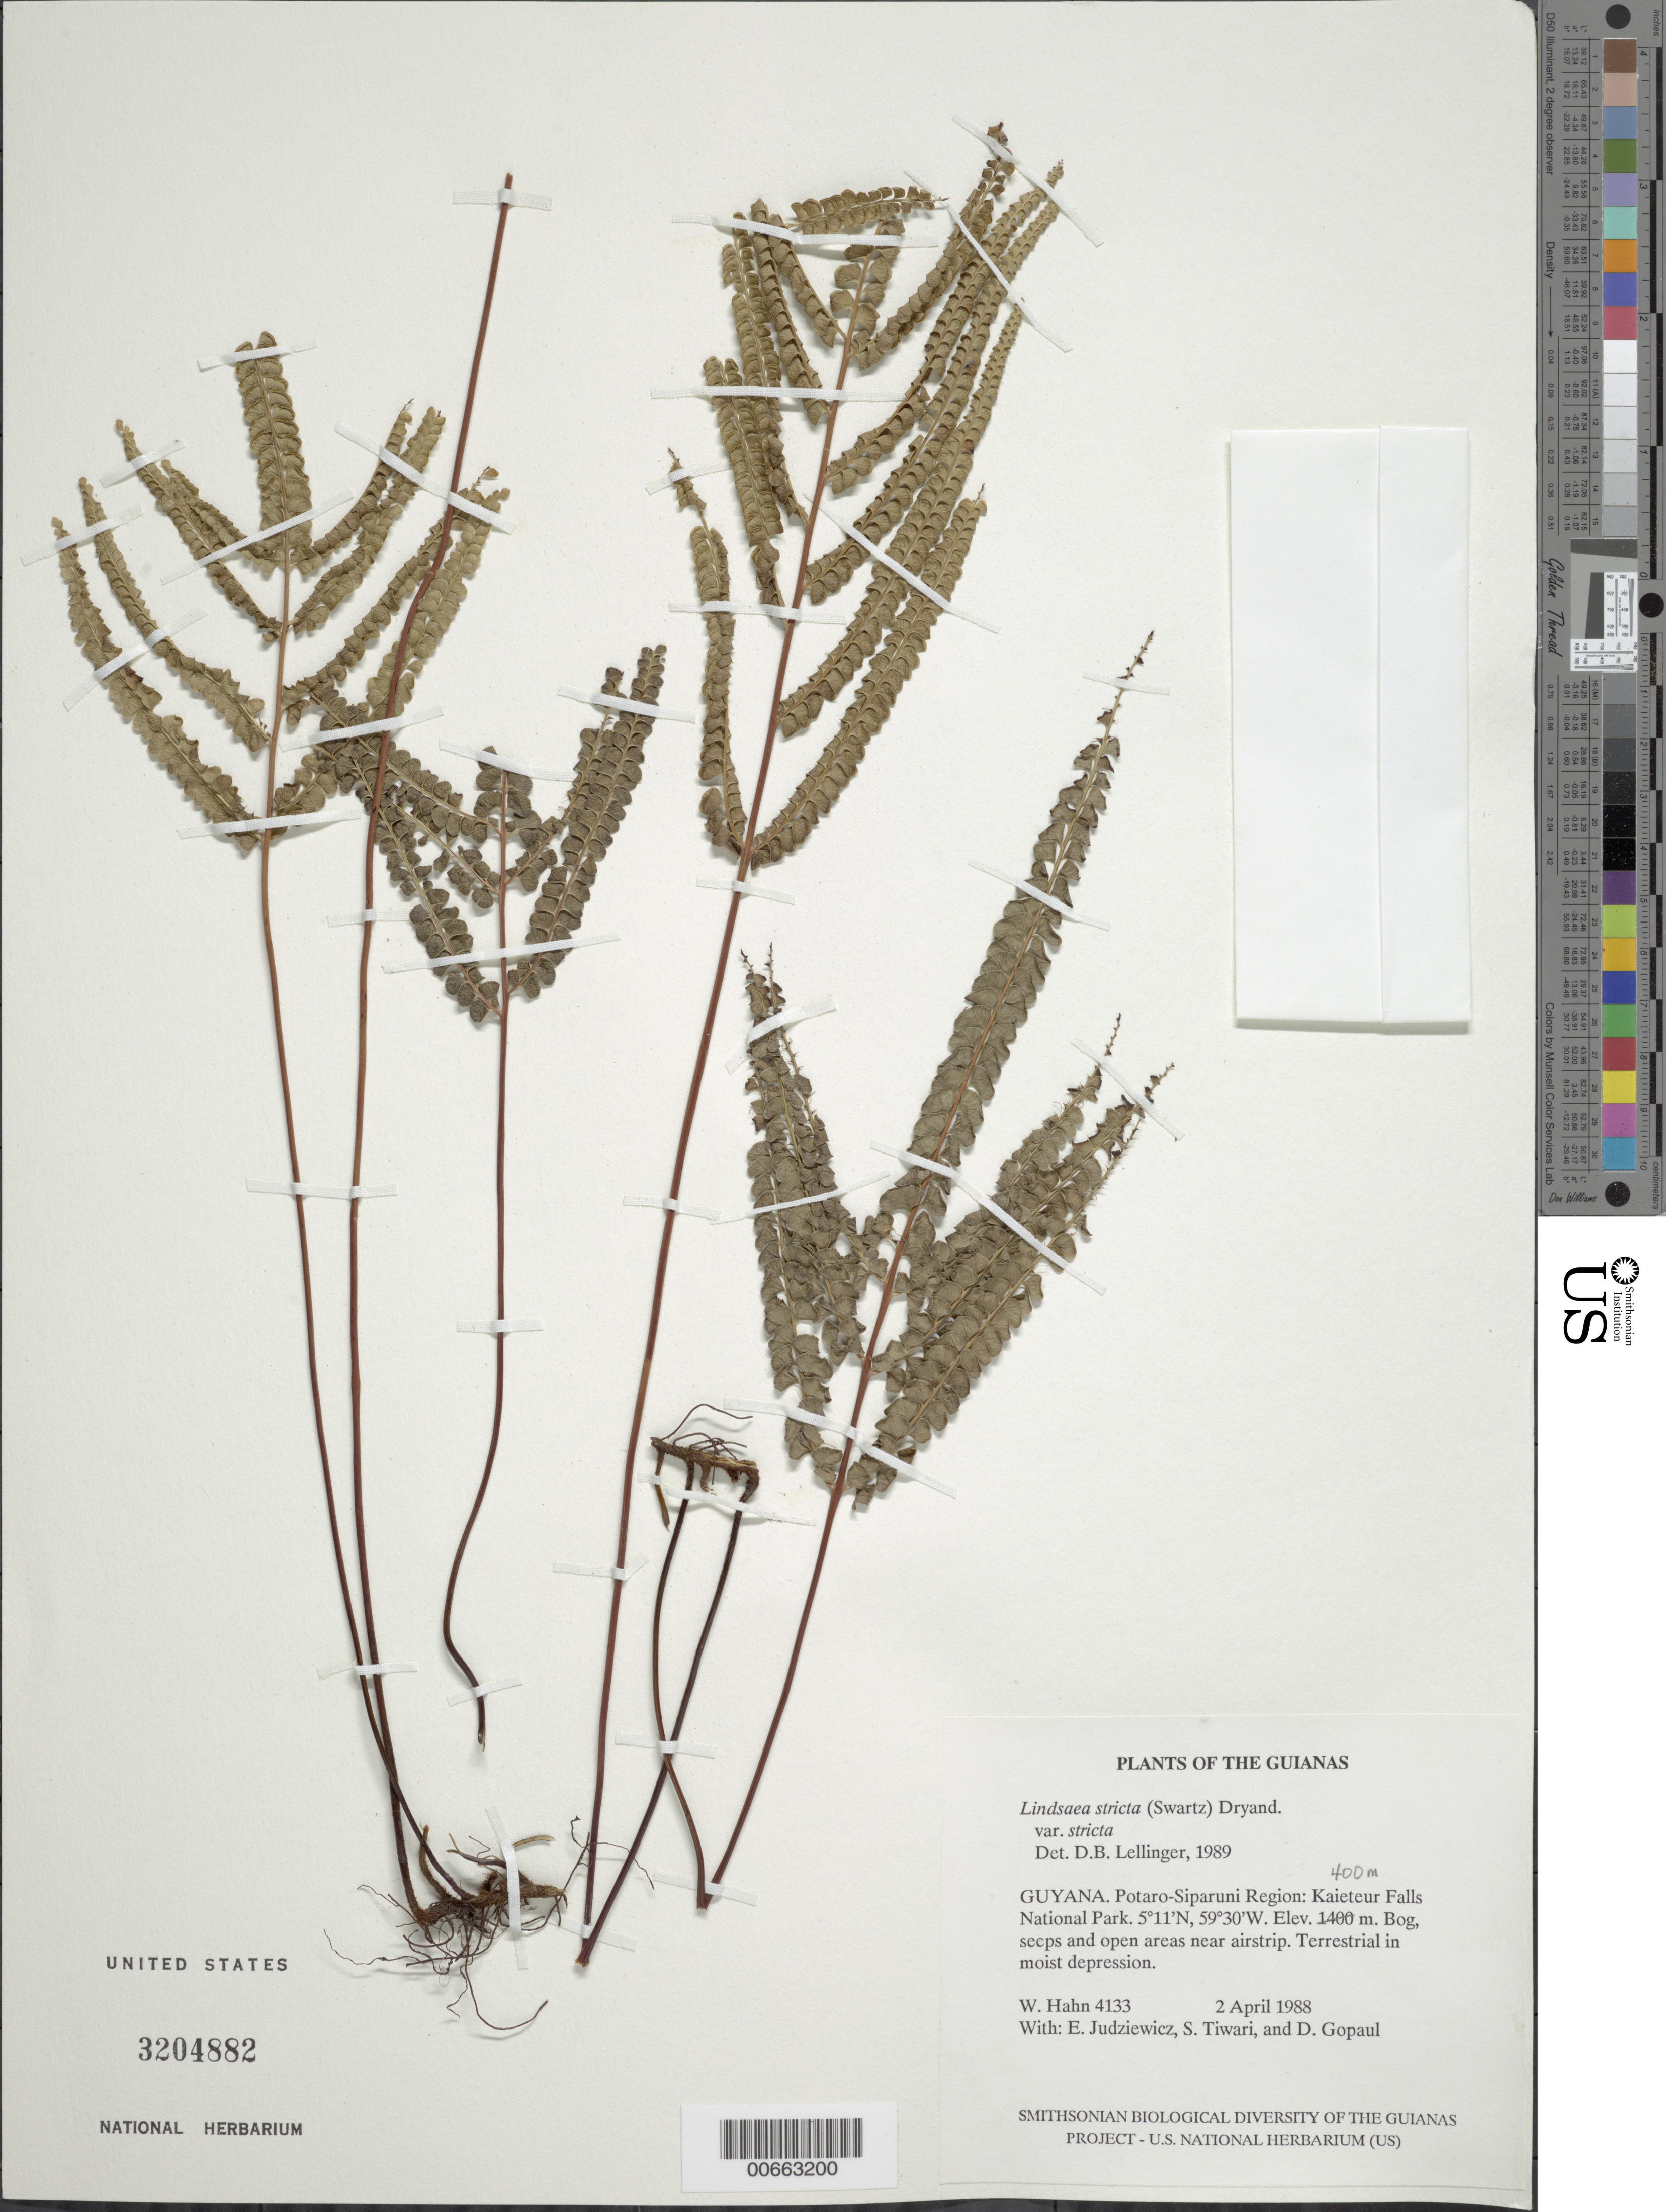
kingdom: Plantae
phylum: Tracheophyta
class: Polypodiopsida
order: Polypodiales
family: Lindsaeaceae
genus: Lindsaea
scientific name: Lindsaea stricta var. stricta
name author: (Sw.) Dryand.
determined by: Lellinger, David B., (BOT), Smithsonian Institution - National Museum of Natural History (UNITED STATES)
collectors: W. Hahn, E. J. Judziewicz, S. Tiwari & D. Gopaul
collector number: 4133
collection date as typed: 2 April 1988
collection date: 1988-04-02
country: Guyana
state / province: Potaro-Siparuni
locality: Kaieteur Falls National Park. Near airstrip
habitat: Bog, seeps and open areas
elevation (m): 500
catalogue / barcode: US 3204882